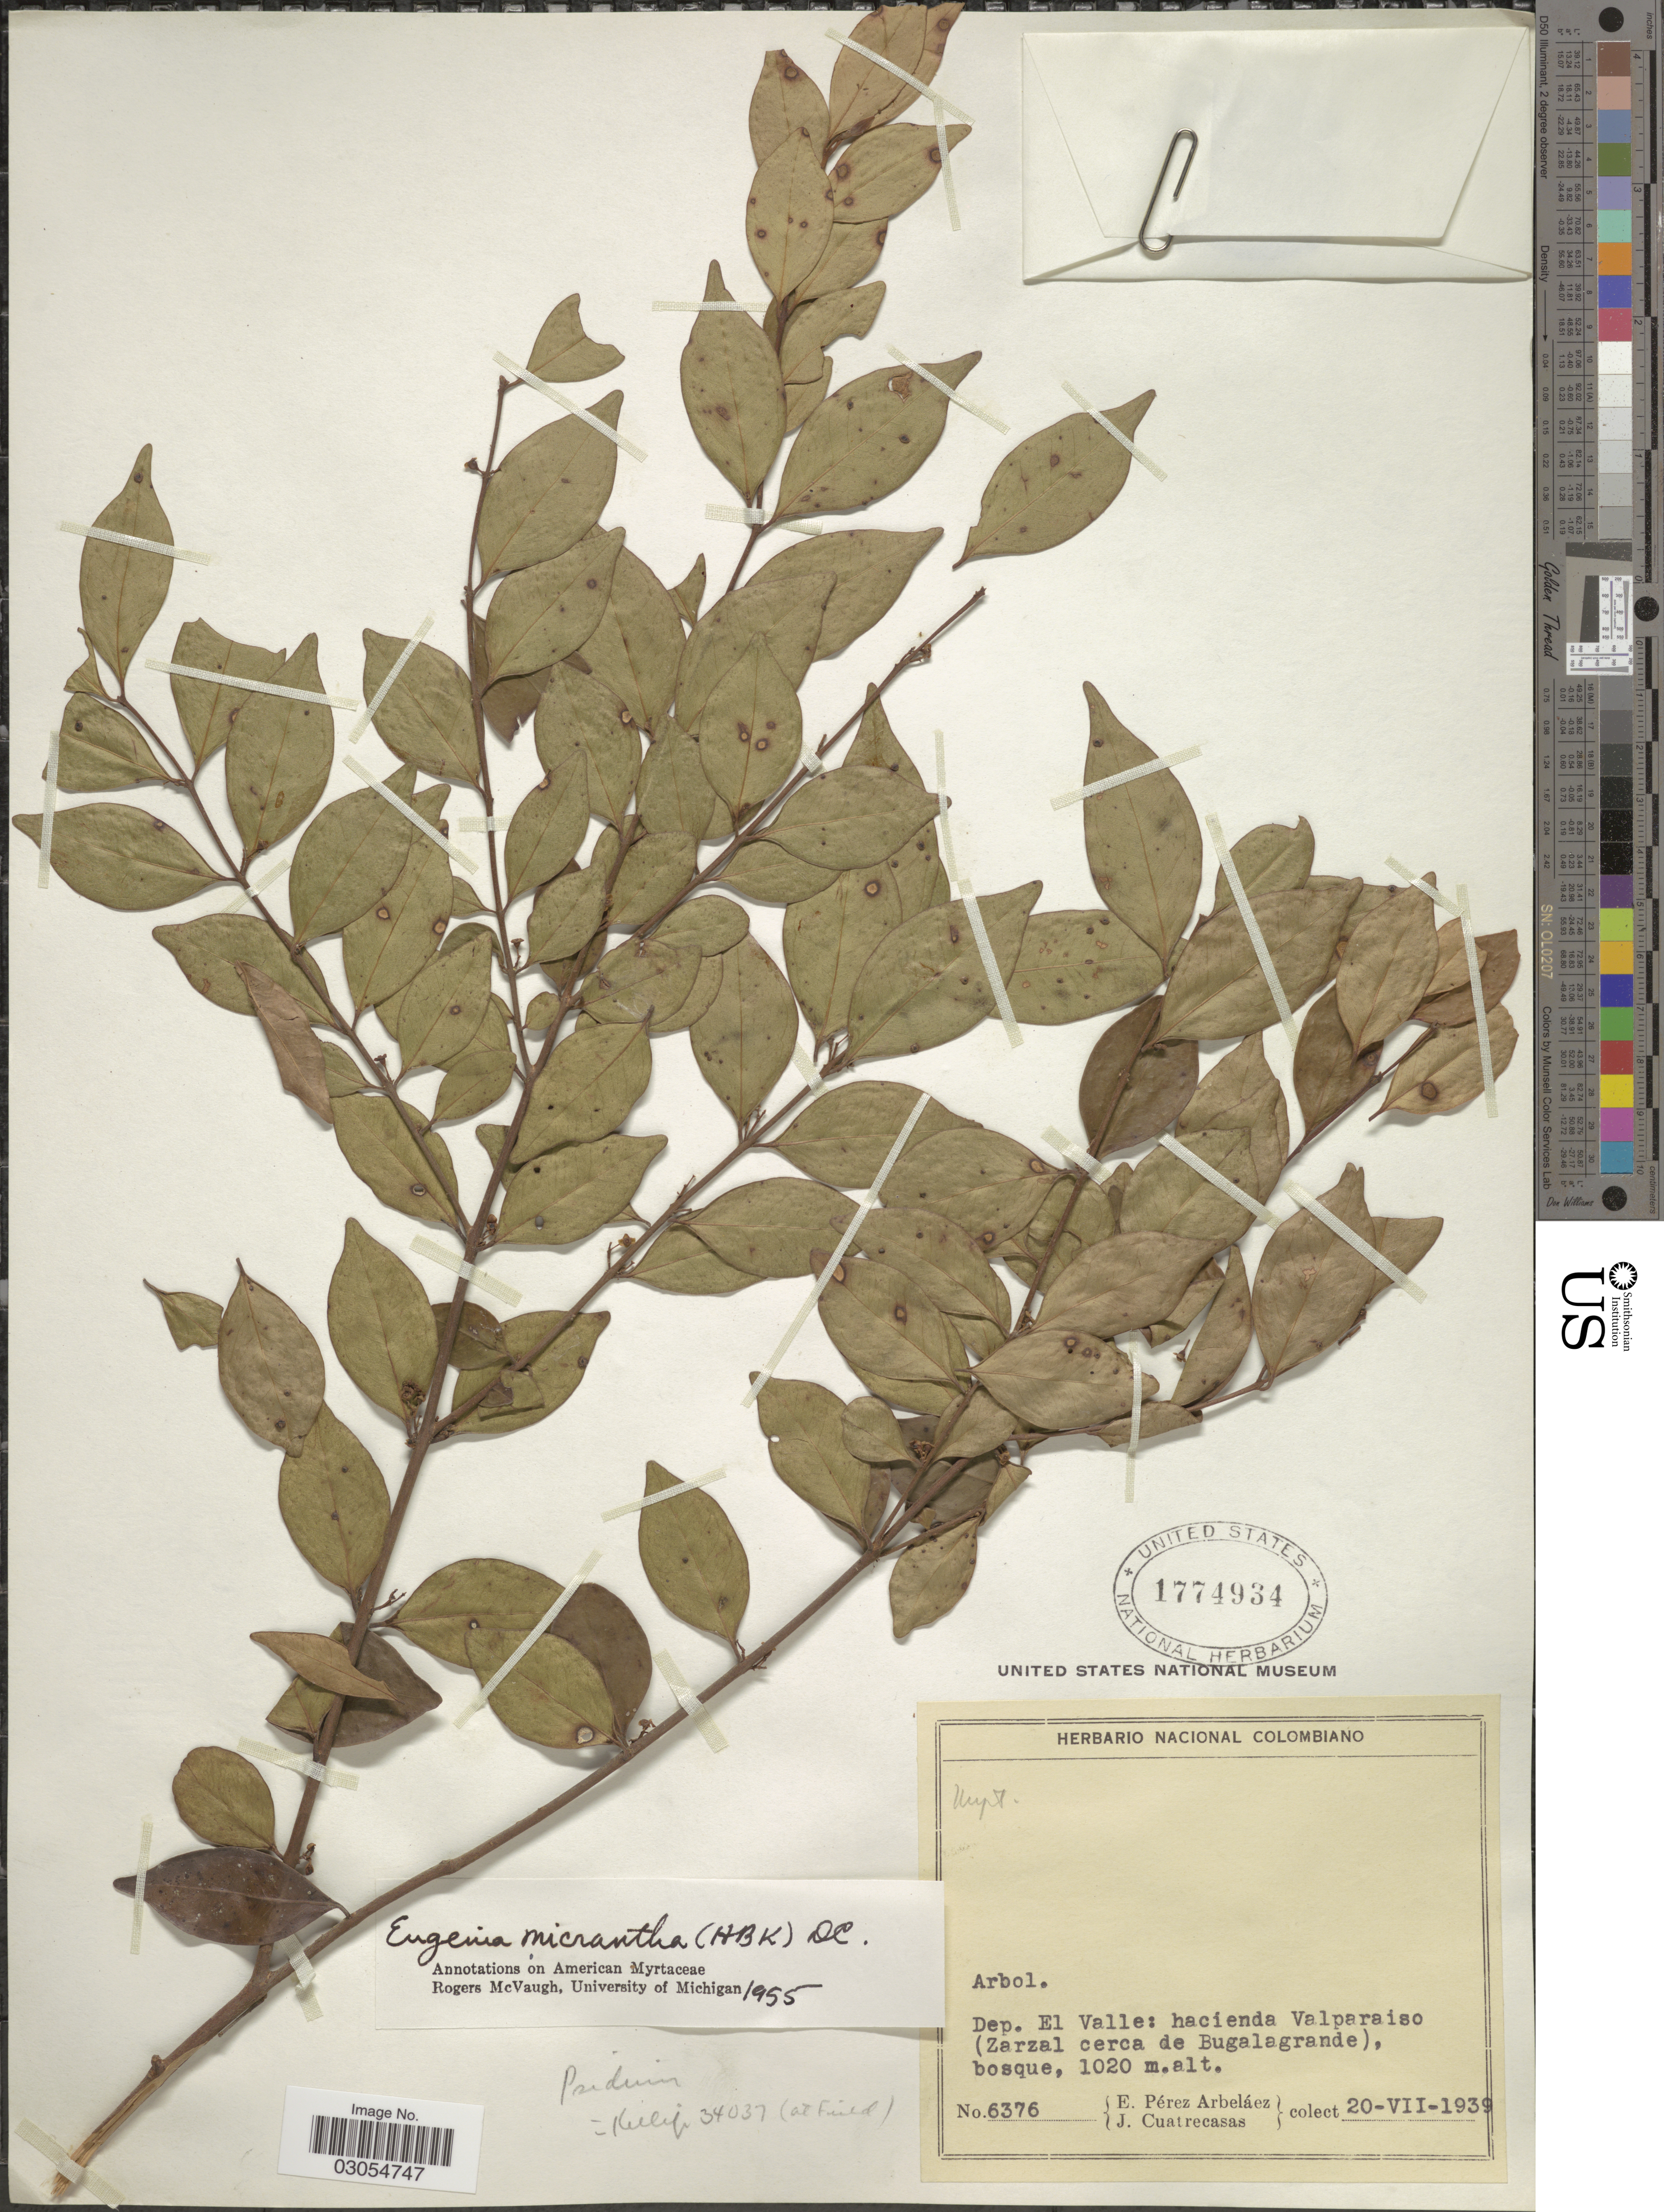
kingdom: Plantae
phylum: Tracheophyta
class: Magnoliopsida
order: Myrtales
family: Myrtaceae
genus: Eugenia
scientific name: Eugenia monticola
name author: (Sw.) DC.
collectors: E. Pérez Arbeláez & J. Cuatrecasas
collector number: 6376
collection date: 1939-07-20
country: Colombia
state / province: Valle del Cauca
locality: Dep. El Valle: hacienda Valparaiso (Zarzal cerca de Bugalagrande).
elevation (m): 1020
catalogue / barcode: US 1774934